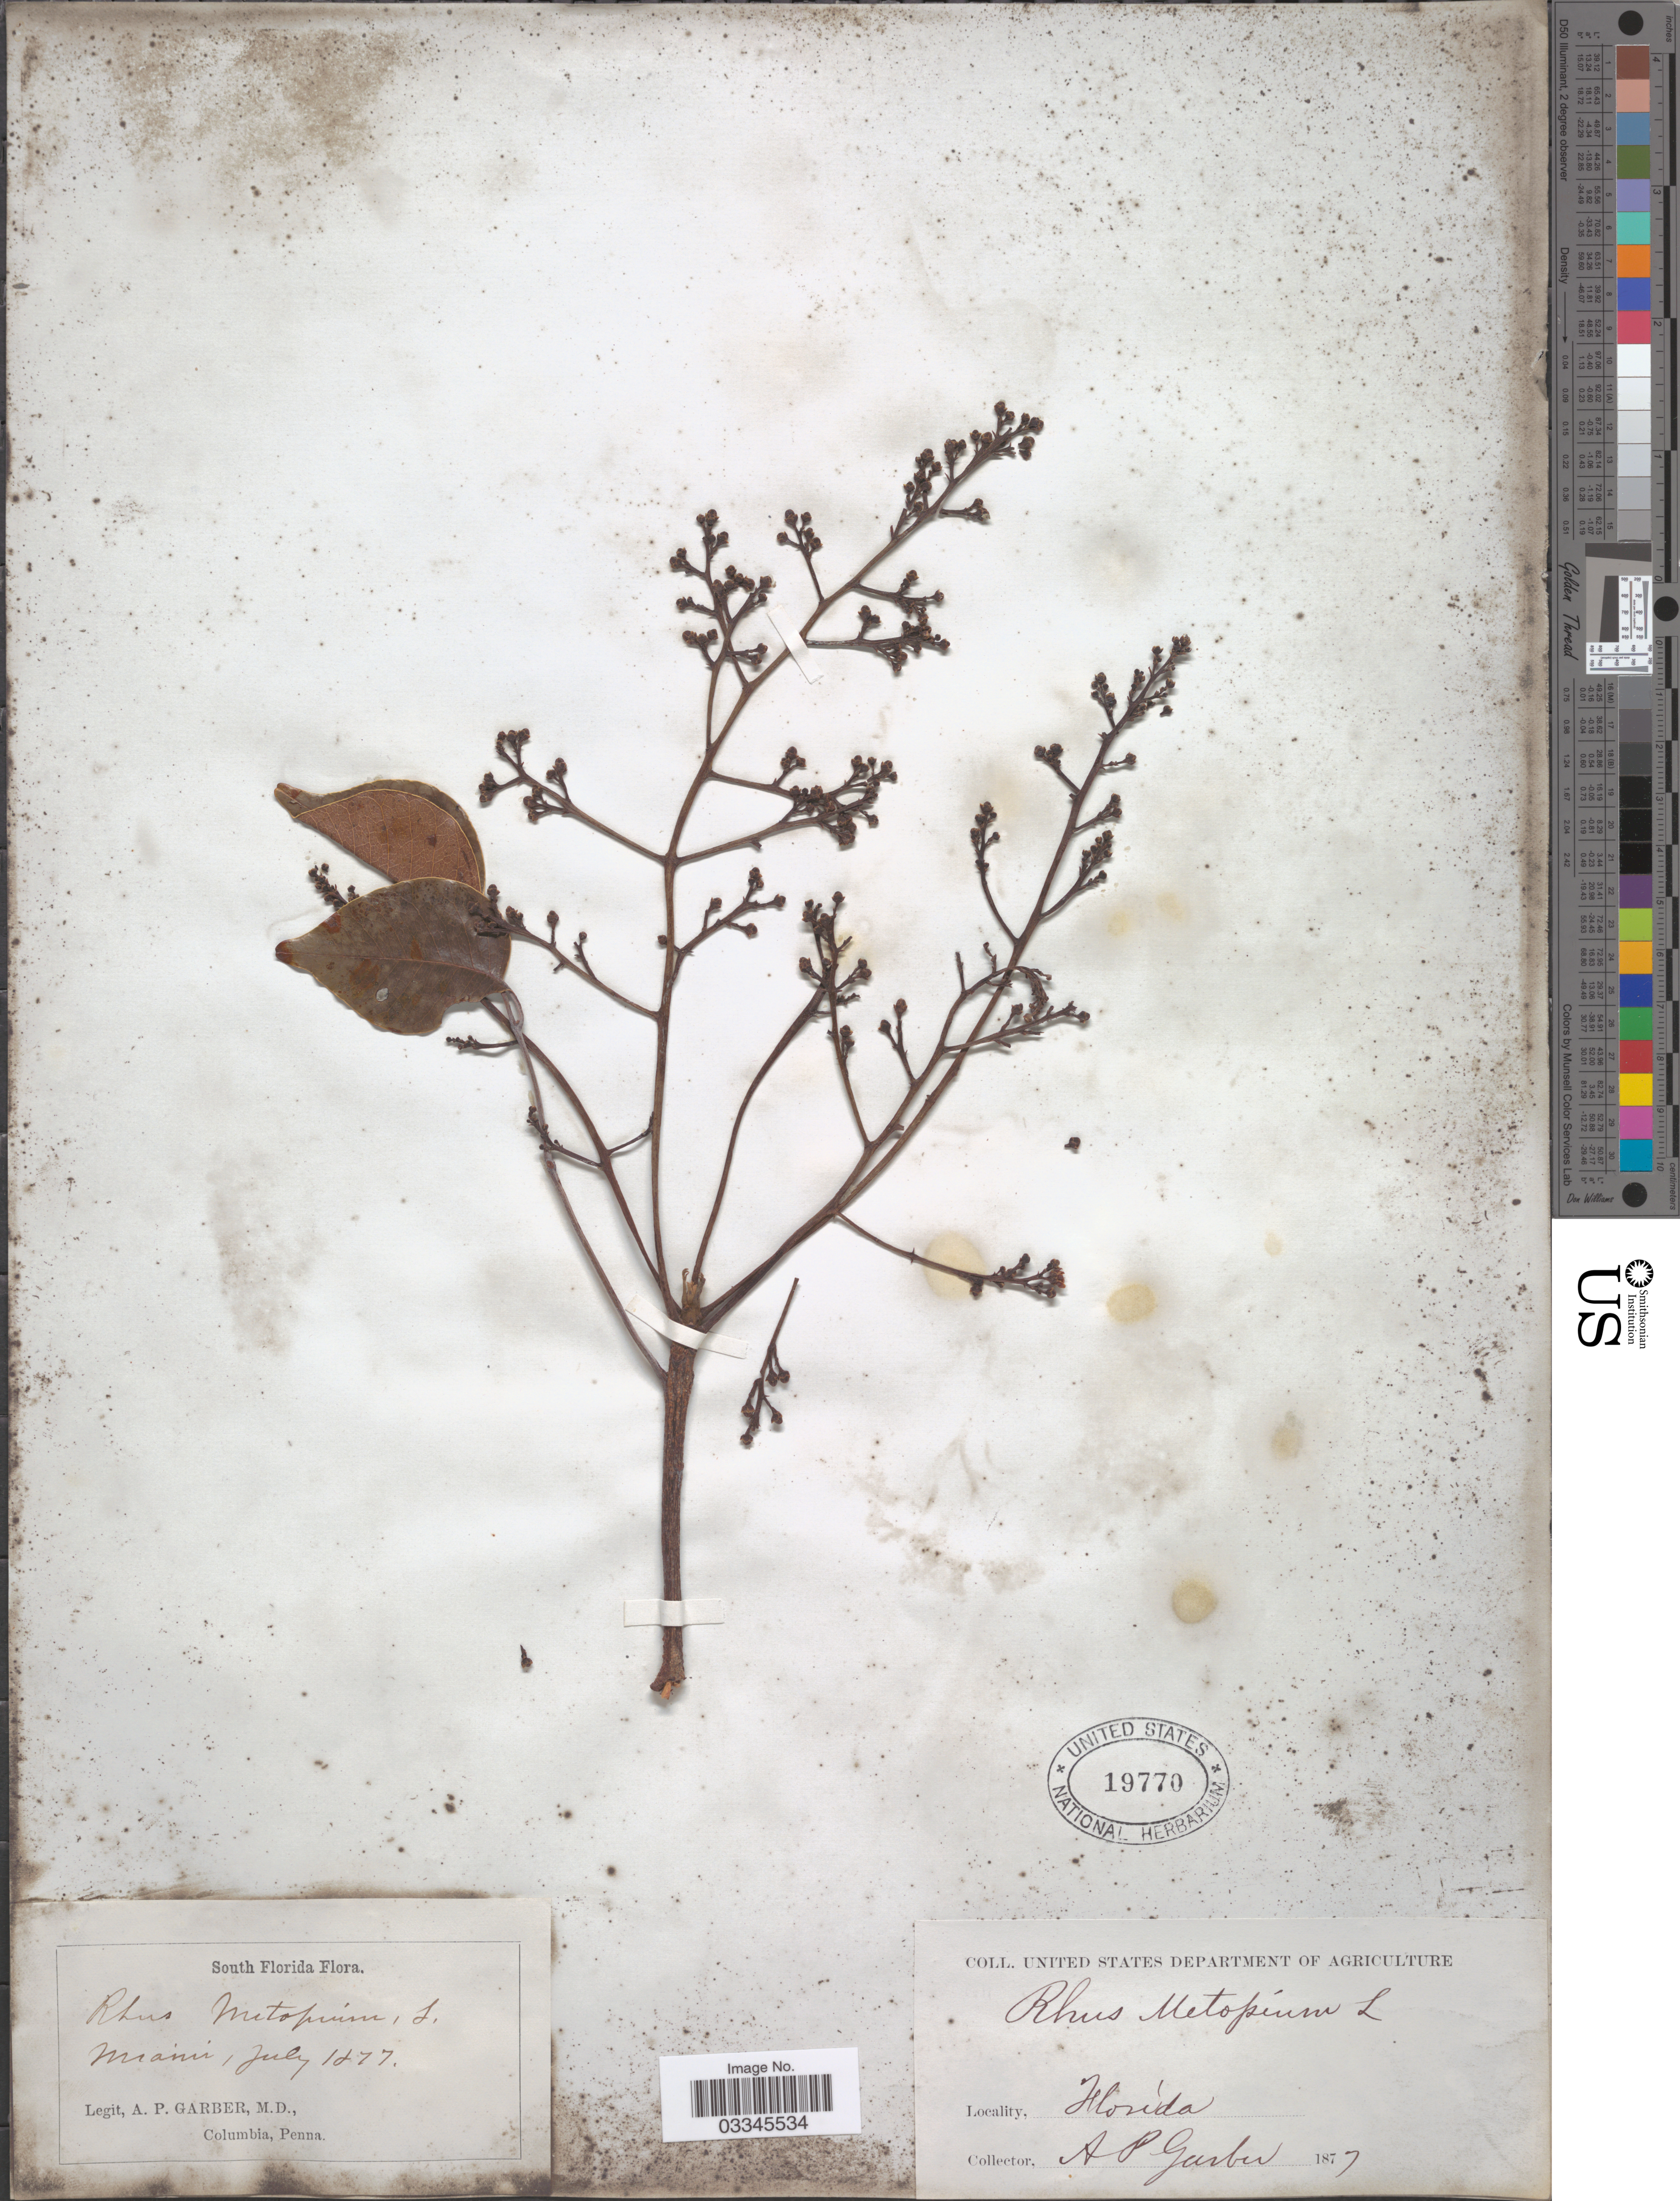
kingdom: Plantae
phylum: Tracheophyta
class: Magnoliopsida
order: Sapindales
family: Anacardiaceae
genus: Metopium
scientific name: Metopium toxiferum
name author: (L.) Krug & Urb.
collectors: A. P. Garber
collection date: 1877-07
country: United States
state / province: Florida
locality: South Florida. Miami.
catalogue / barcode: US 19770